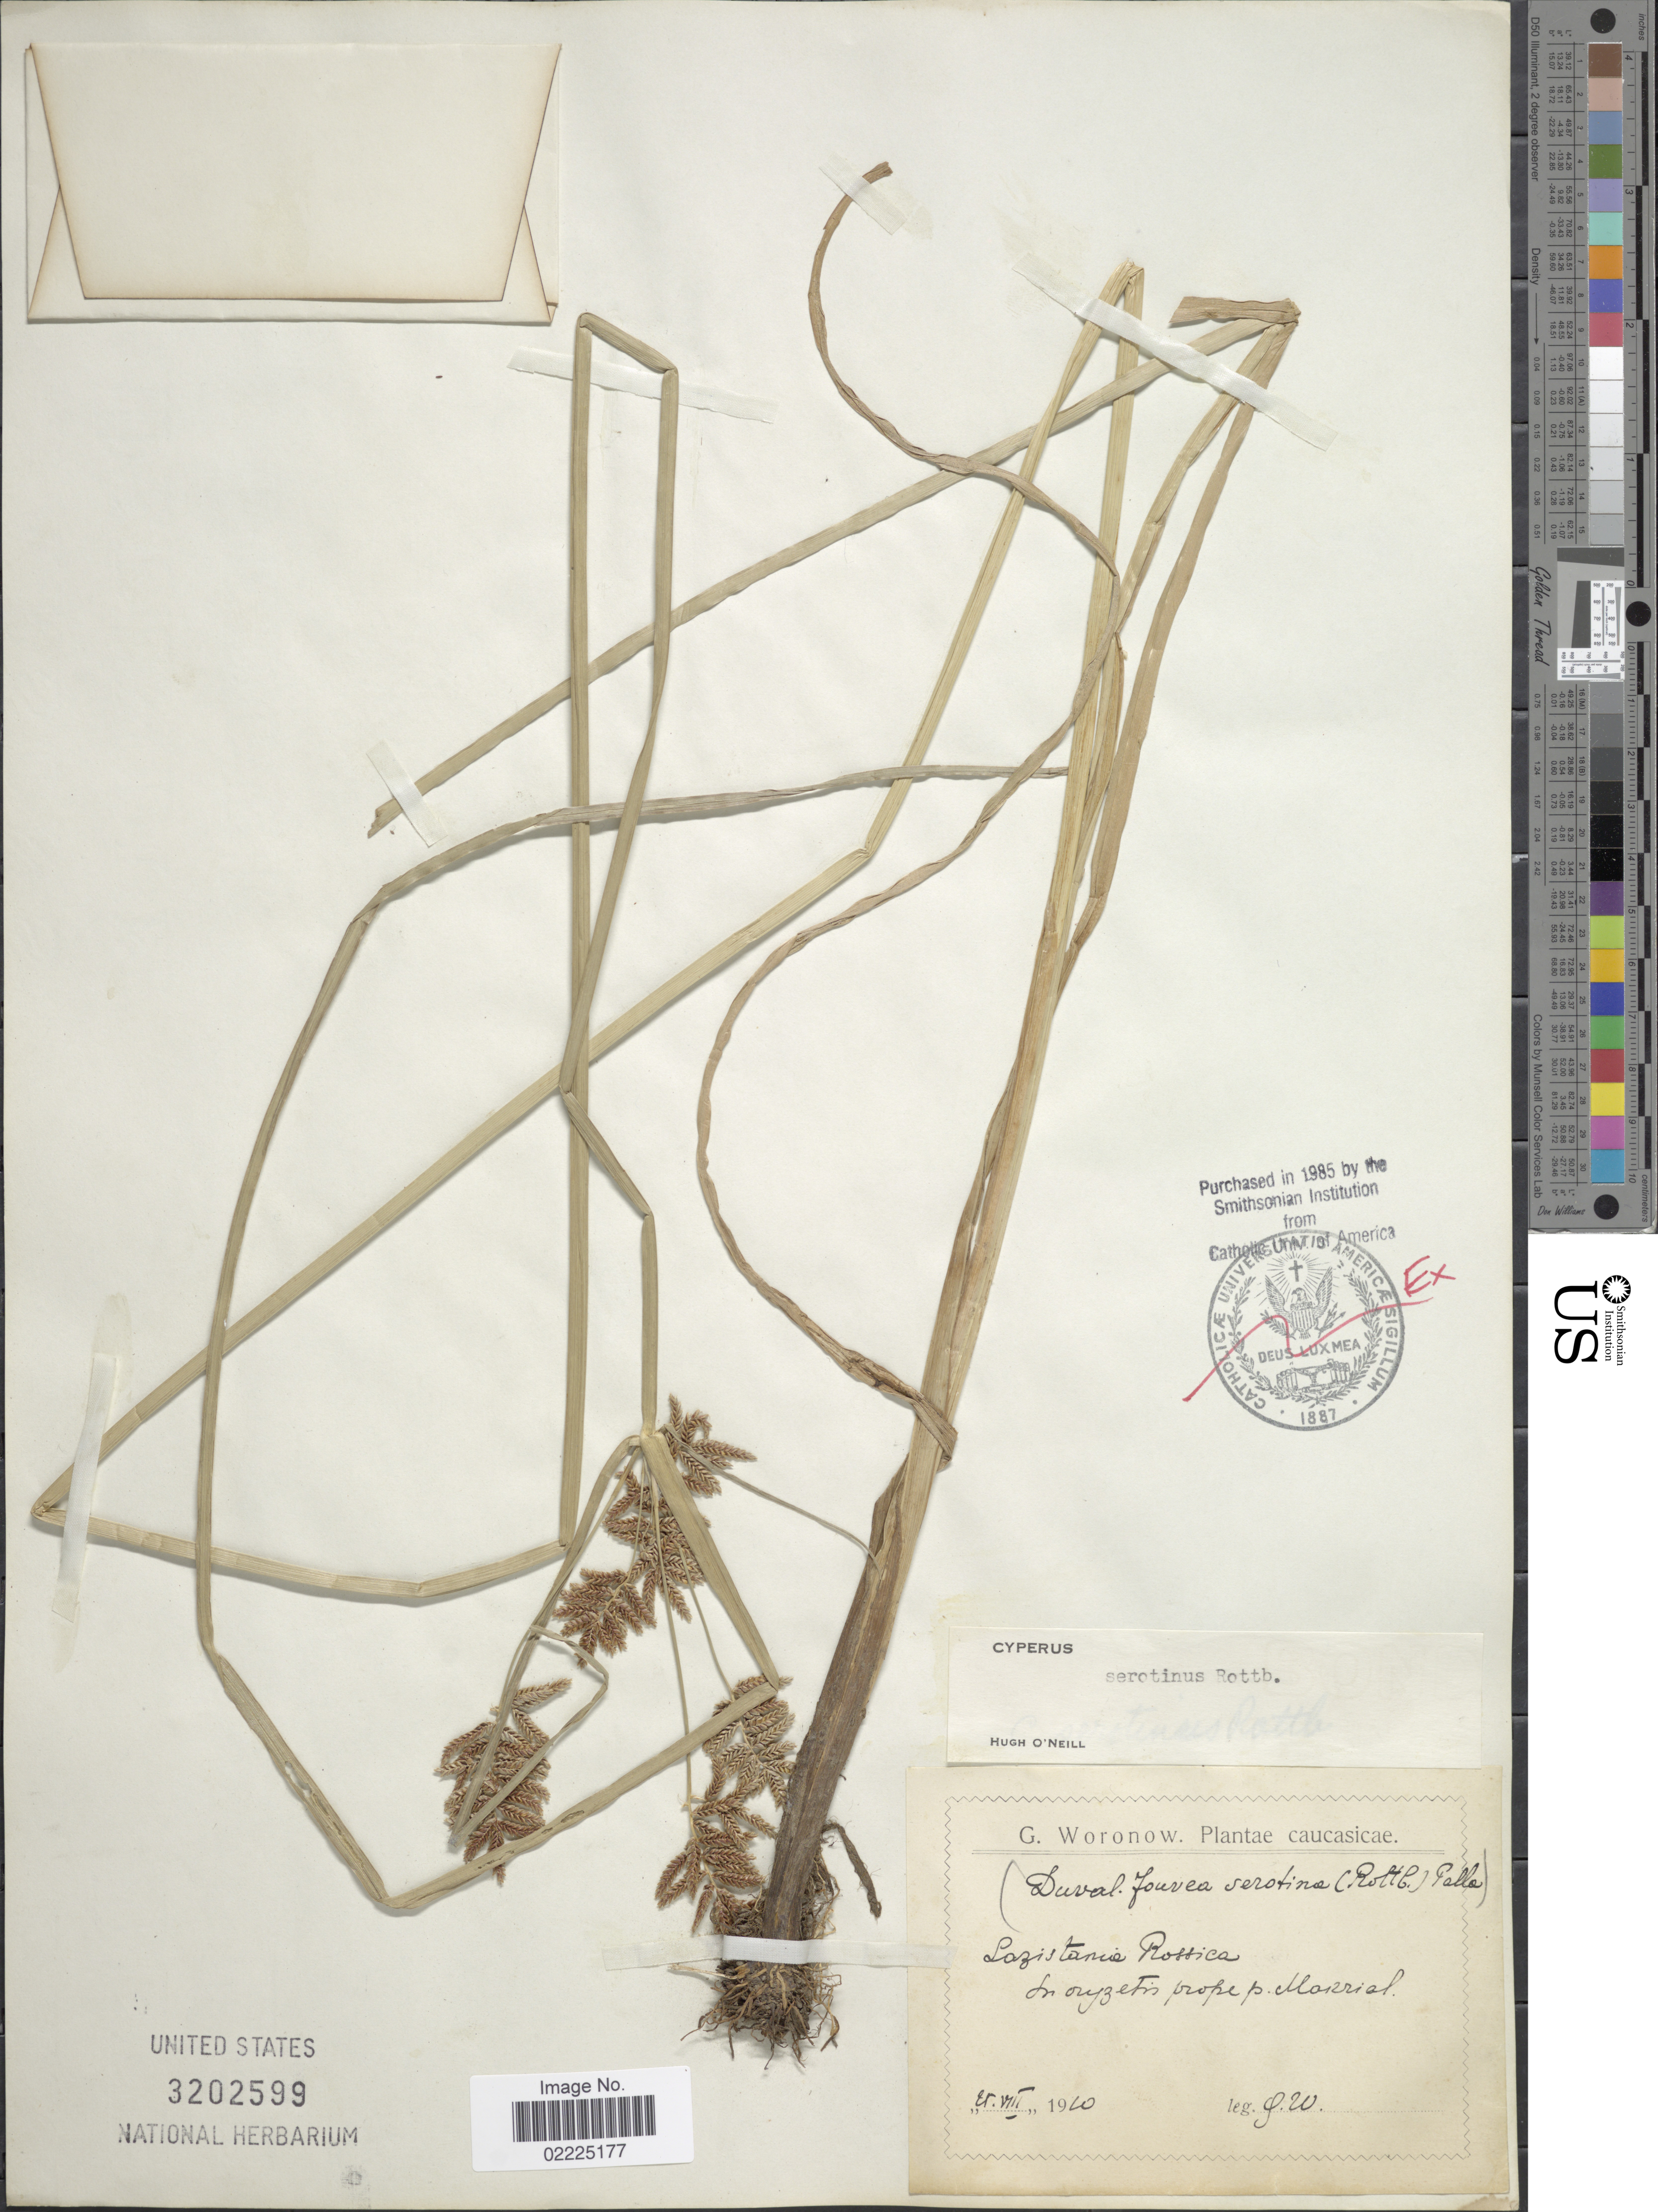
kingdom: Plantae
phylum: Tracheophyta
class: Liliopsida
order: Poales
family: Cyperaceae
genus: Cyperus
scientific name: Cyperus serotinus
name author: Rottb.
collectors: G. Woronow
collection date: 1920-08-25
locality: Caucasicae, Lazistanie Rossica, in oryzetis prope p. Marrial [interpreted]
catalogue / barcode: US 3202599